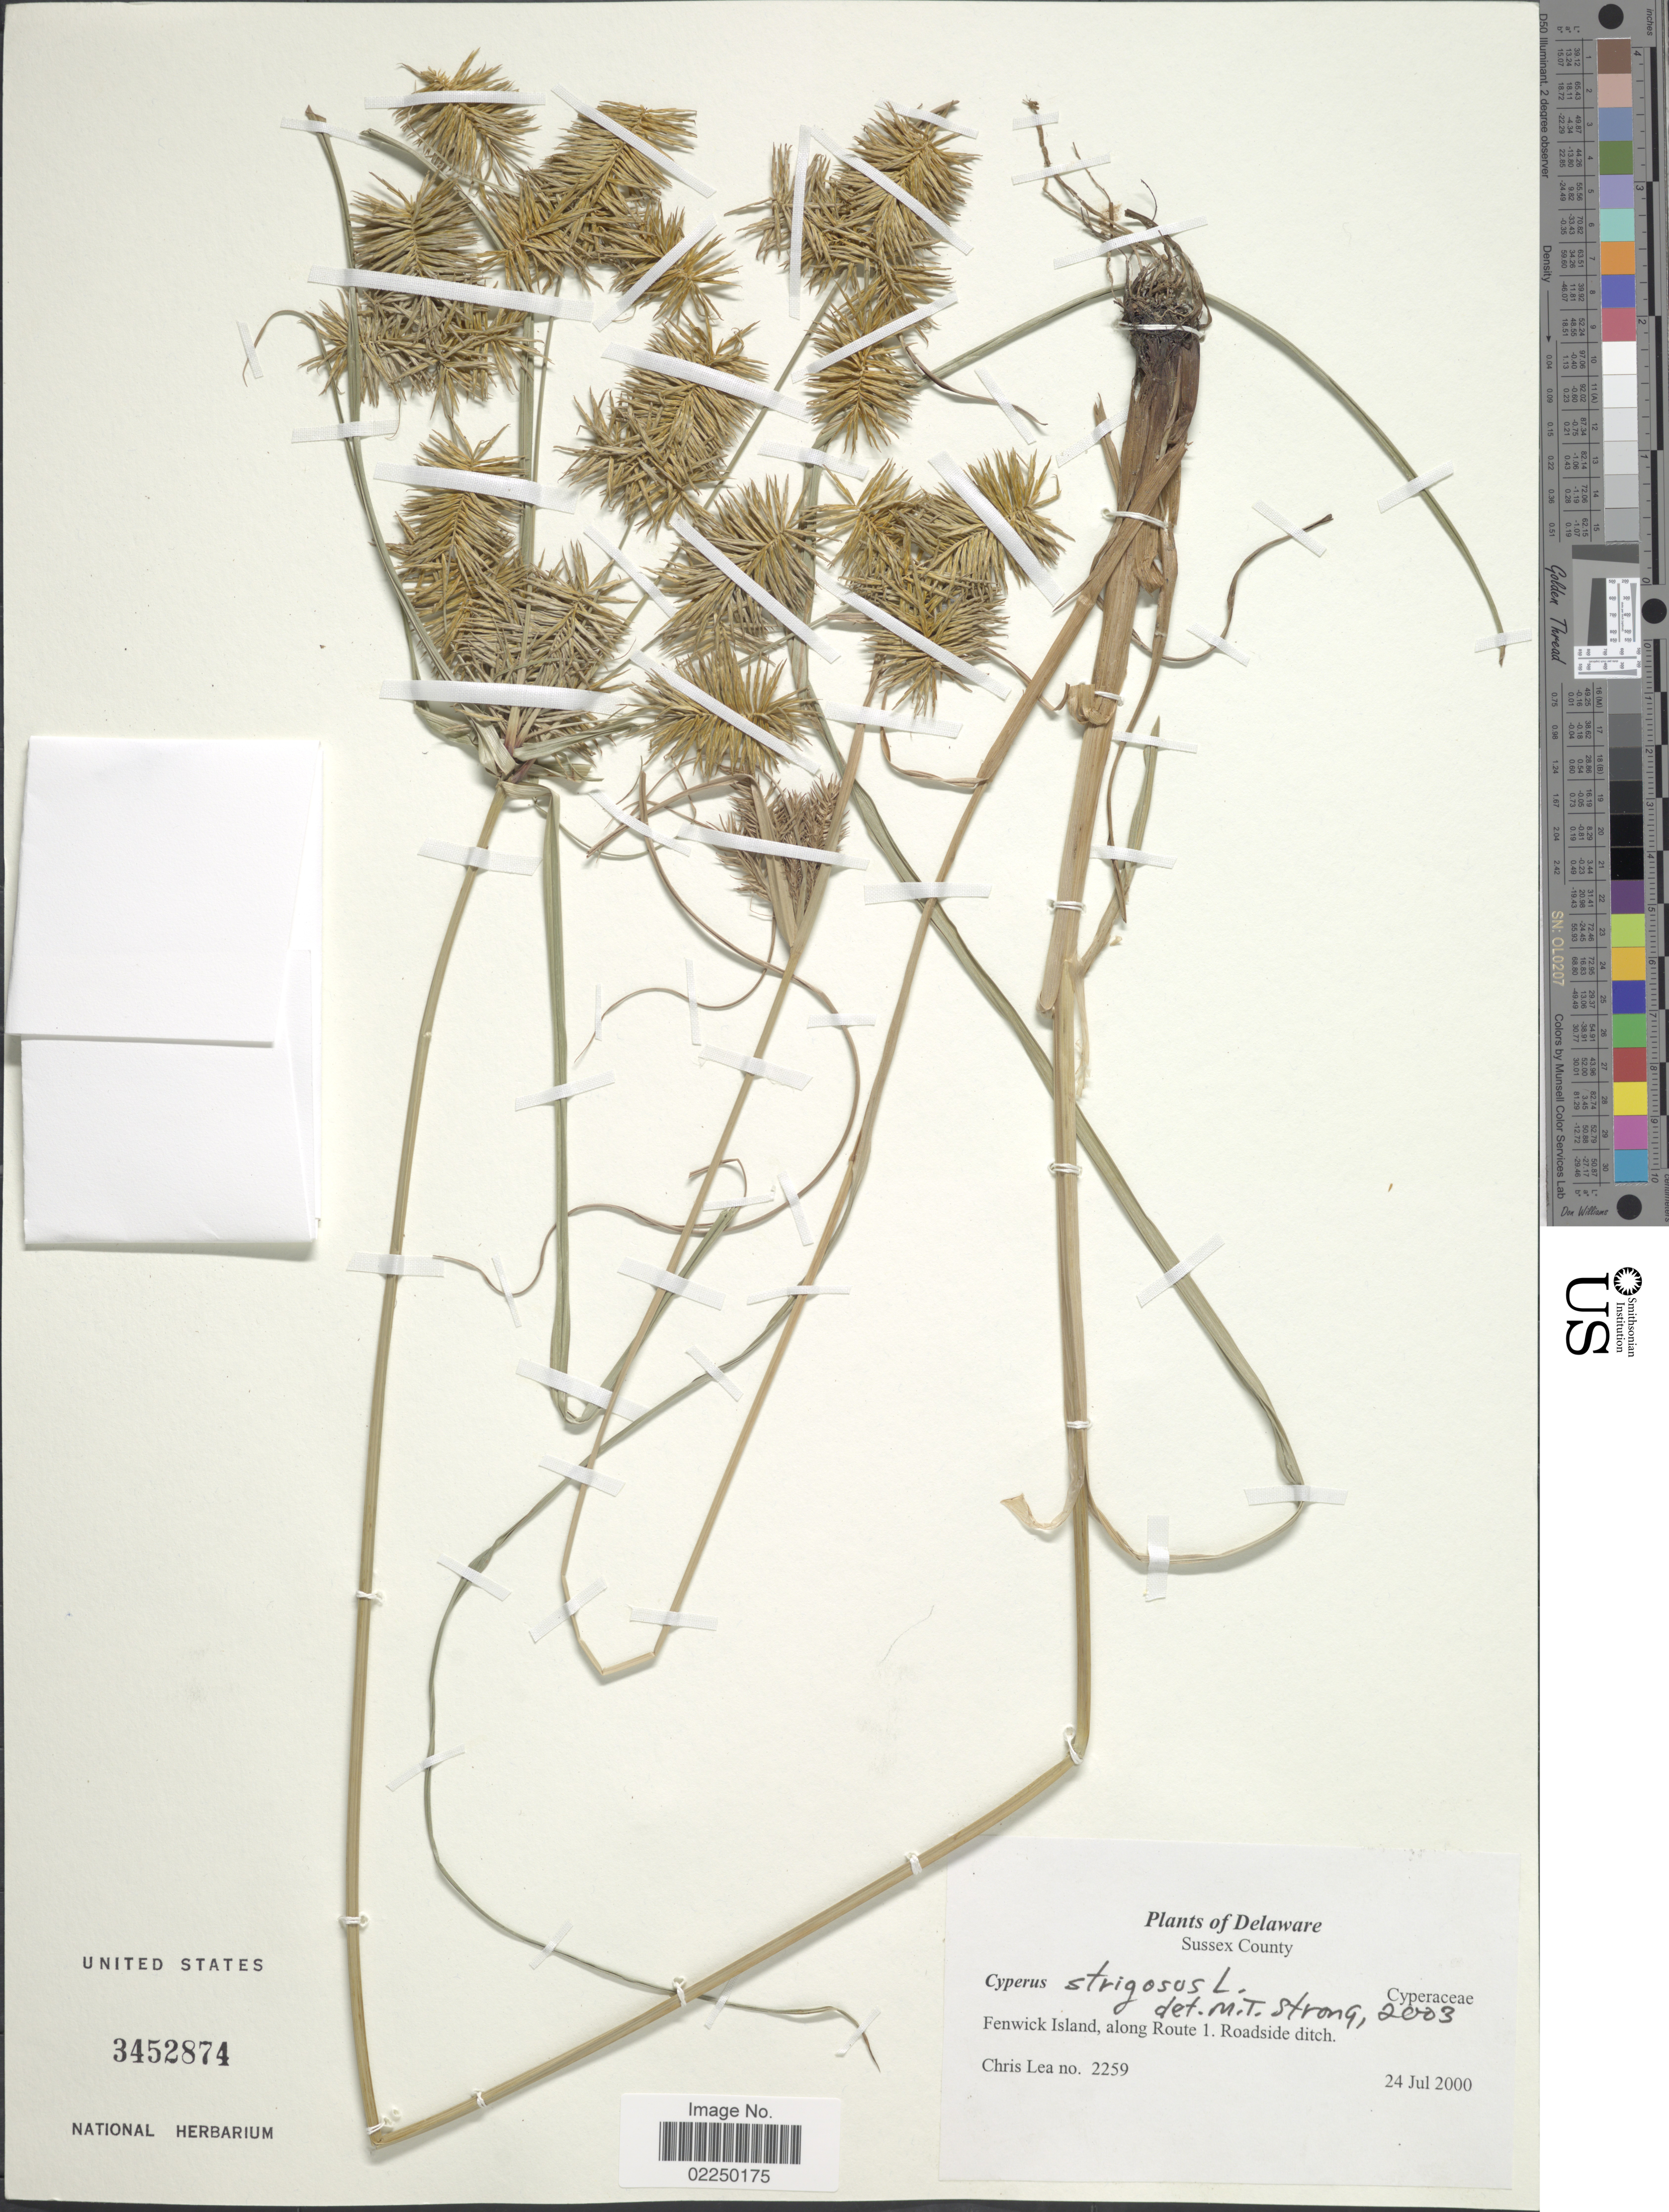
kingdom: Plantae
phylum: Tracheophyta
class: Liliopsida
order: Poales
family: Cyperaceae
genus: Cyperus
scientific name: Cyperus strigosus L.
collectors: C. Lea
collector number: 2259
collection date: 2000-07-24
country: United States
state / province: Delaware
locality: Fenwick Island, along Route 1. roadside ditch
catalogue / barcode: US 3452874